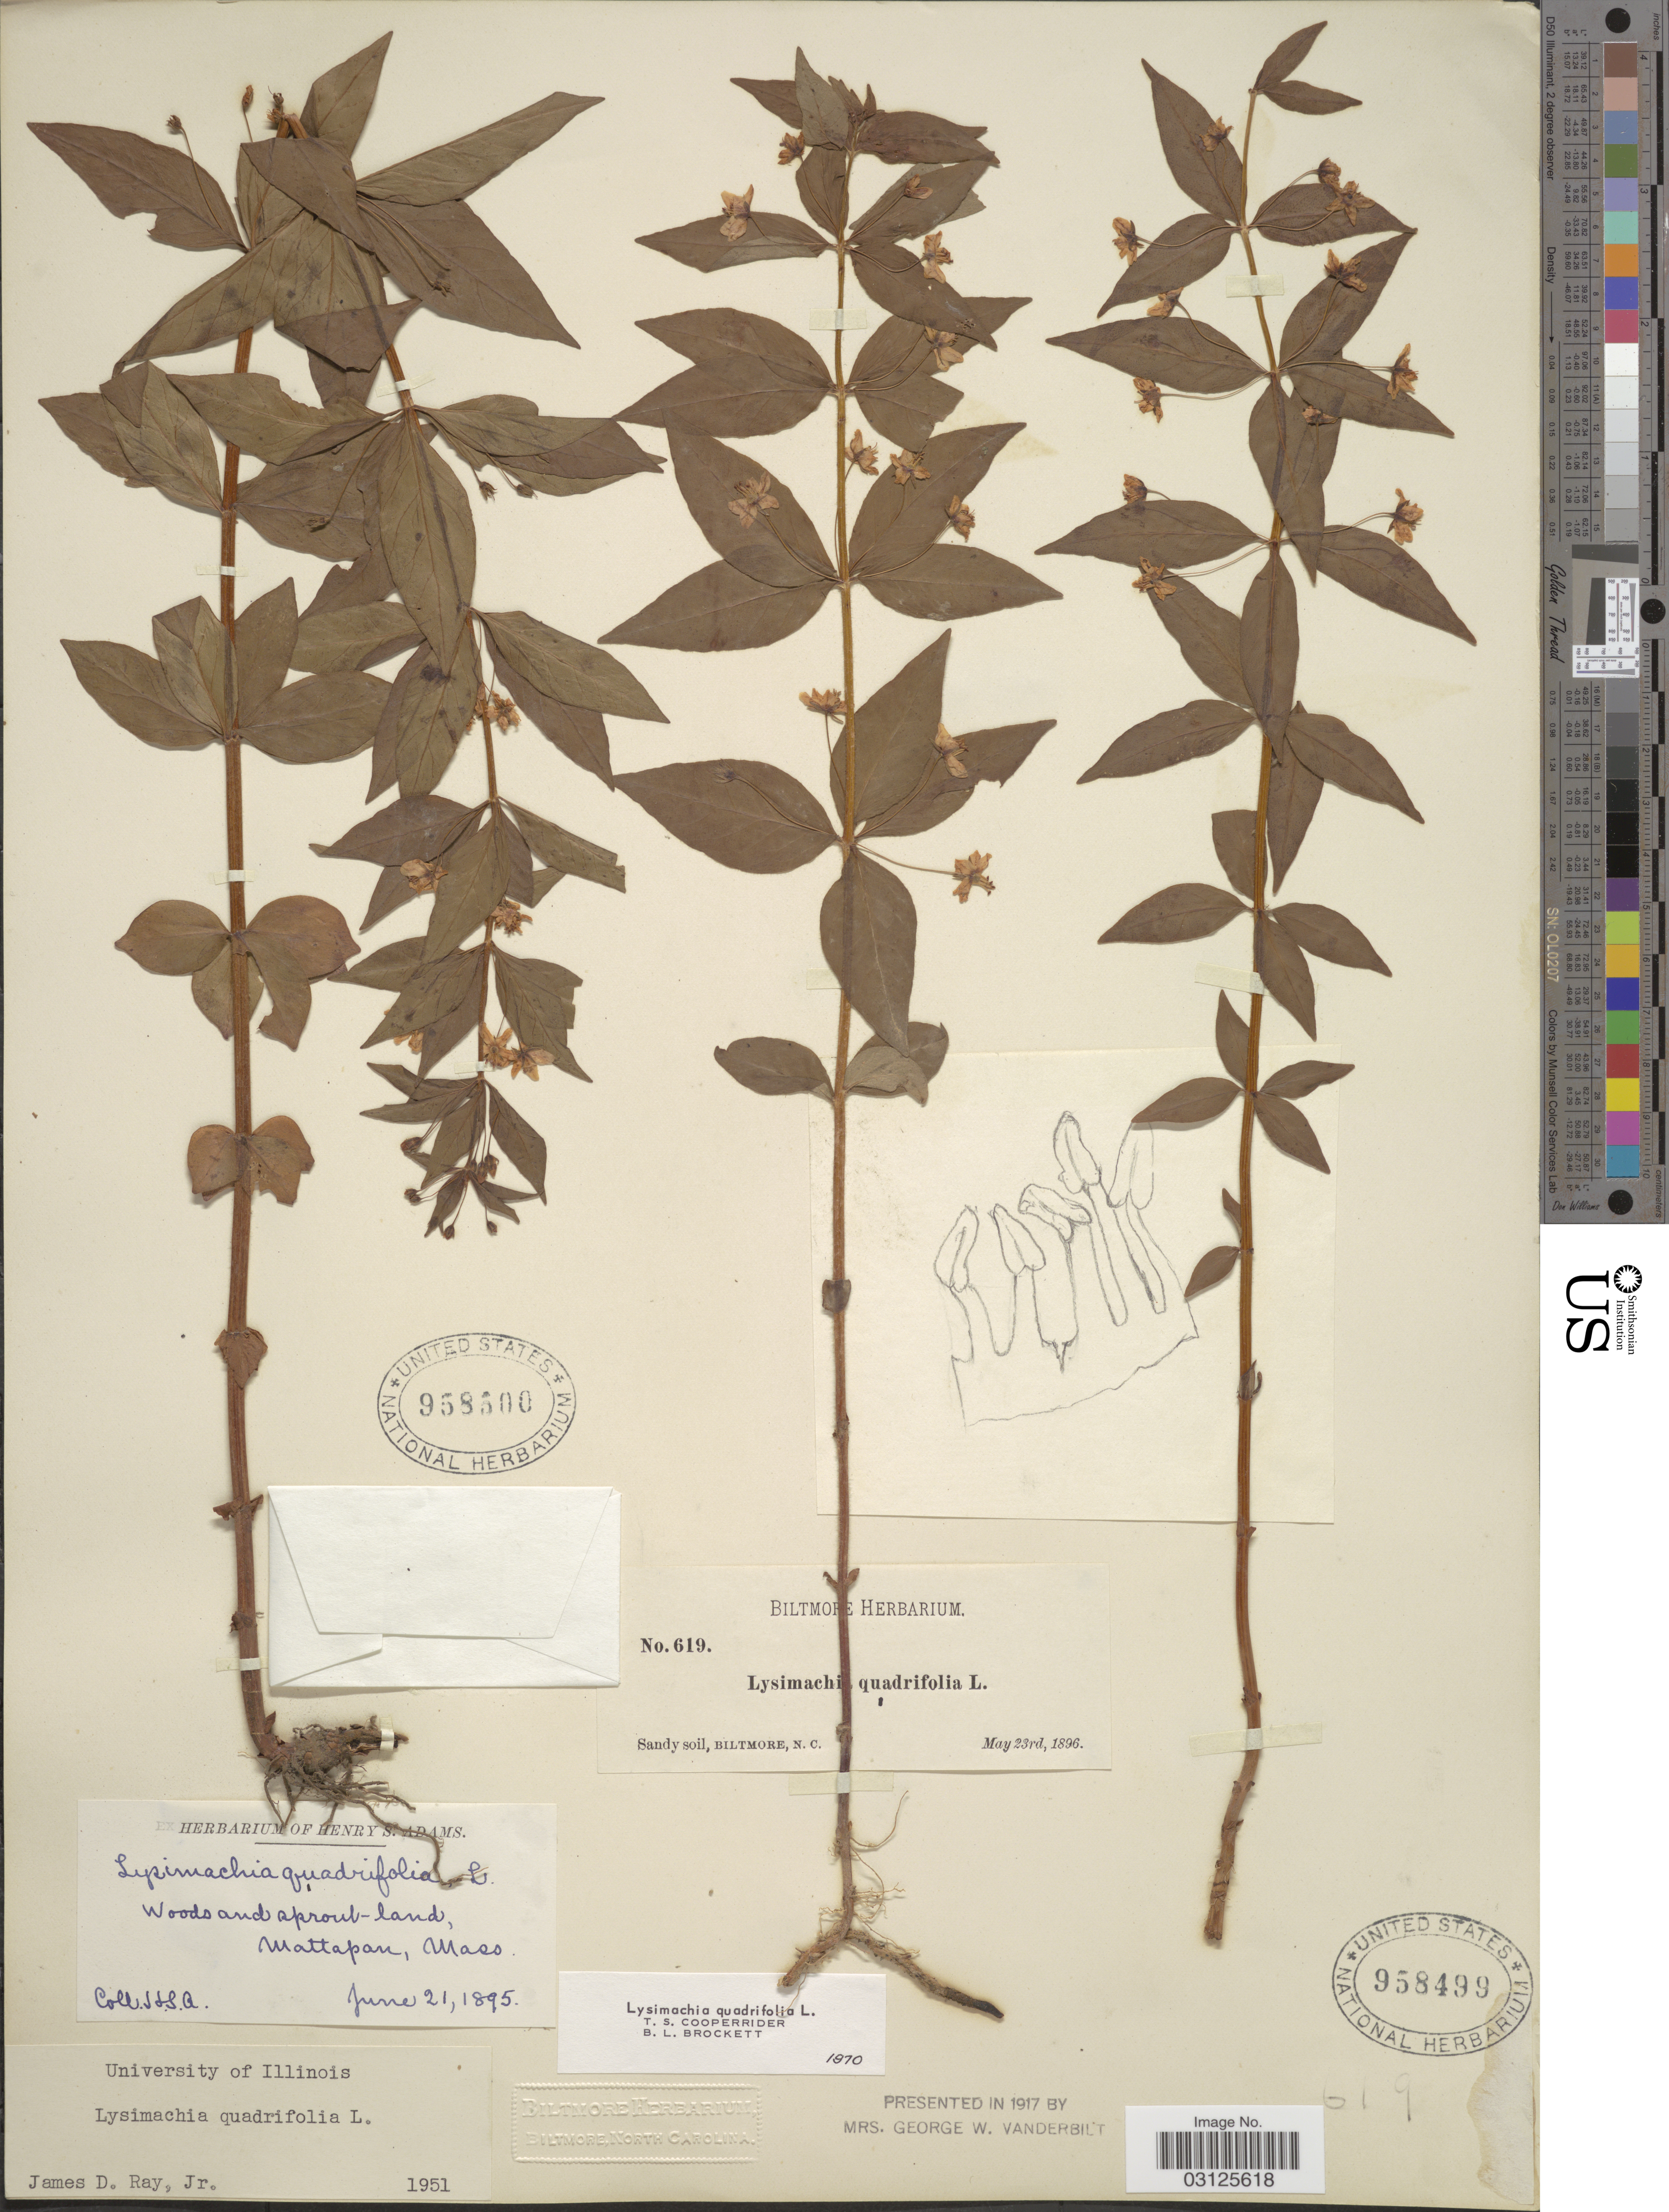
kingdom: Plantae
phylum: Tracheophyta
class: Magnoliopsida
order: Ericales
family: Primulaceae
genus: Lysimachia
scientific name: Lysimachia quadrifolia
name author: L.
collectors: ex herb. Biltmore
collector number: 619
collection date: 1893-05-23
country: United States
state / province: North Carolina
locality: Biltmore.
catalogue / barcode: US 958500-2